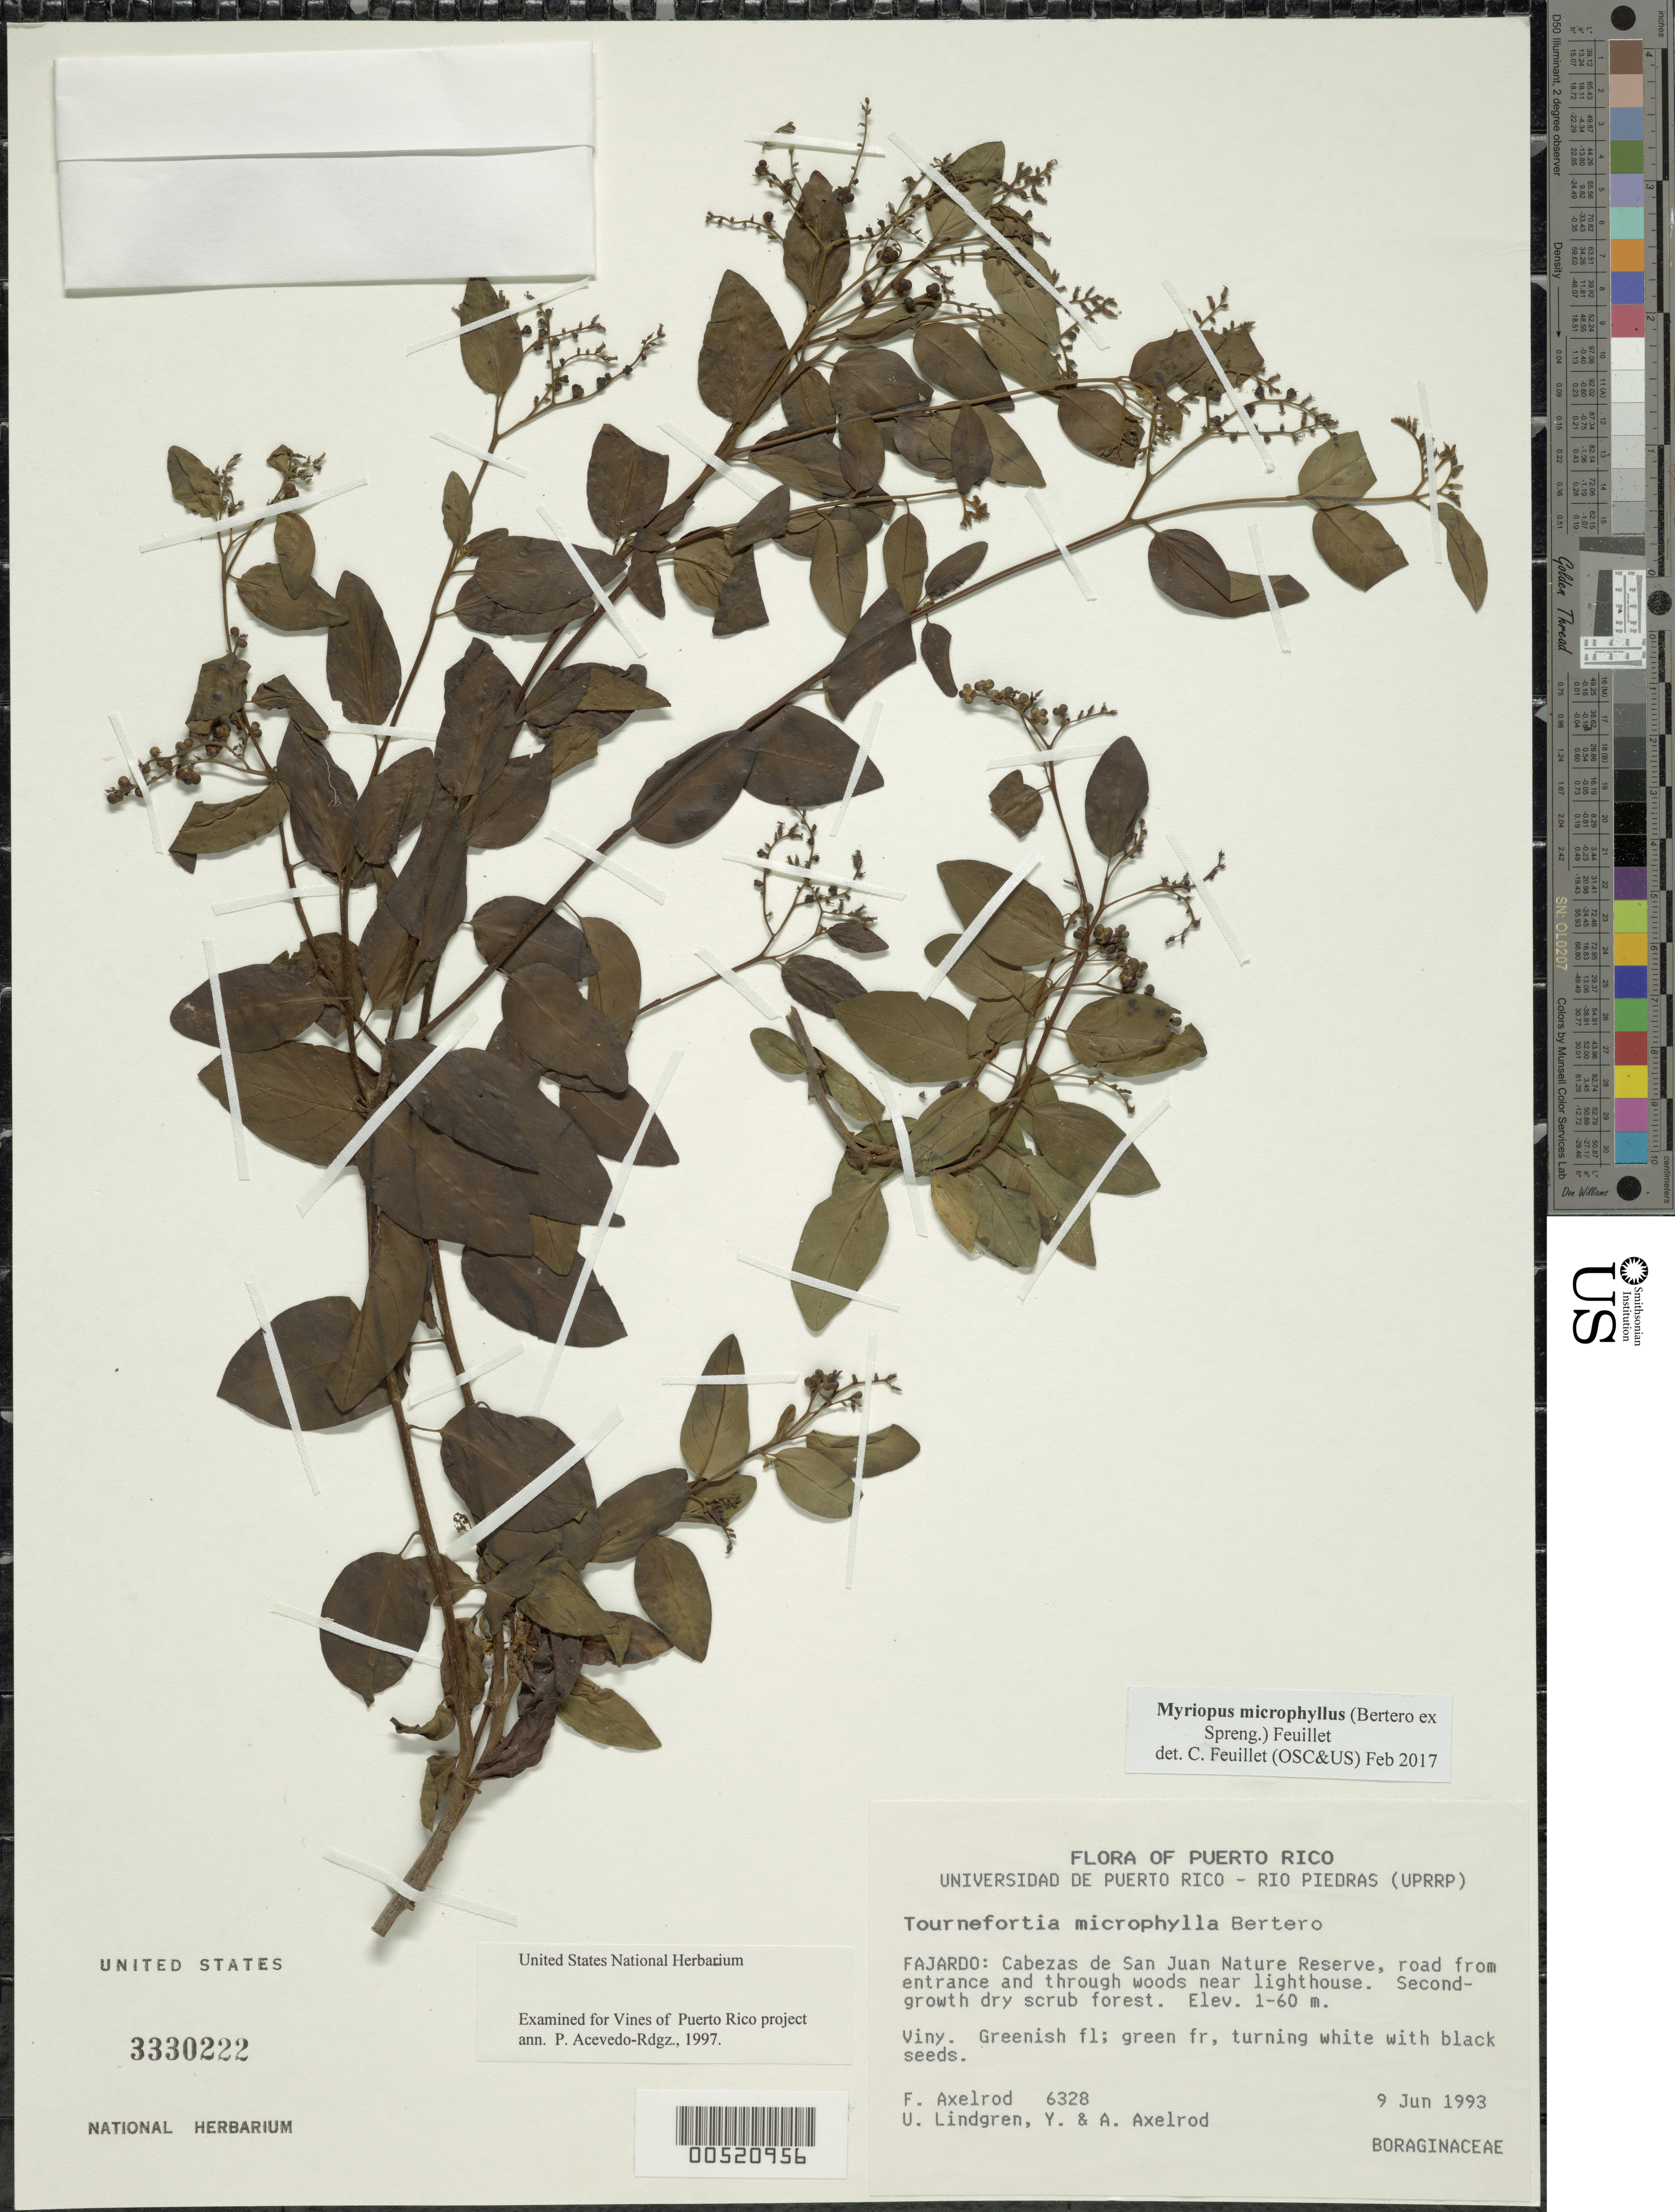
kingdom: Plantae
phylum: Tracheophyta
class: Magnoliopsida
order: Boraginales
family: Heliotropiaceae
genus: Myriopus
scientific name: Myriopus microphyllus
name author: (Bertero ex Spreng.) Feuillet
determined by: Feuillet, C.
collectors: F. S. Axelrod, U. Lindgren, Y. Axelrod & A. Axelrod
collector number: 6328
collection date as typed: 09 Jun 1993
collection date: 1993-06-09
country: Puerto Rico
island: Greater Antilles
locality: Fajardo: Cabezas de San Juan Nature Reserve, road from entrance and through woods near lighthouse.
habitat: Second-growth dry scrub forest.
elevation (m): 1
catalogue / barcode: US 3330222